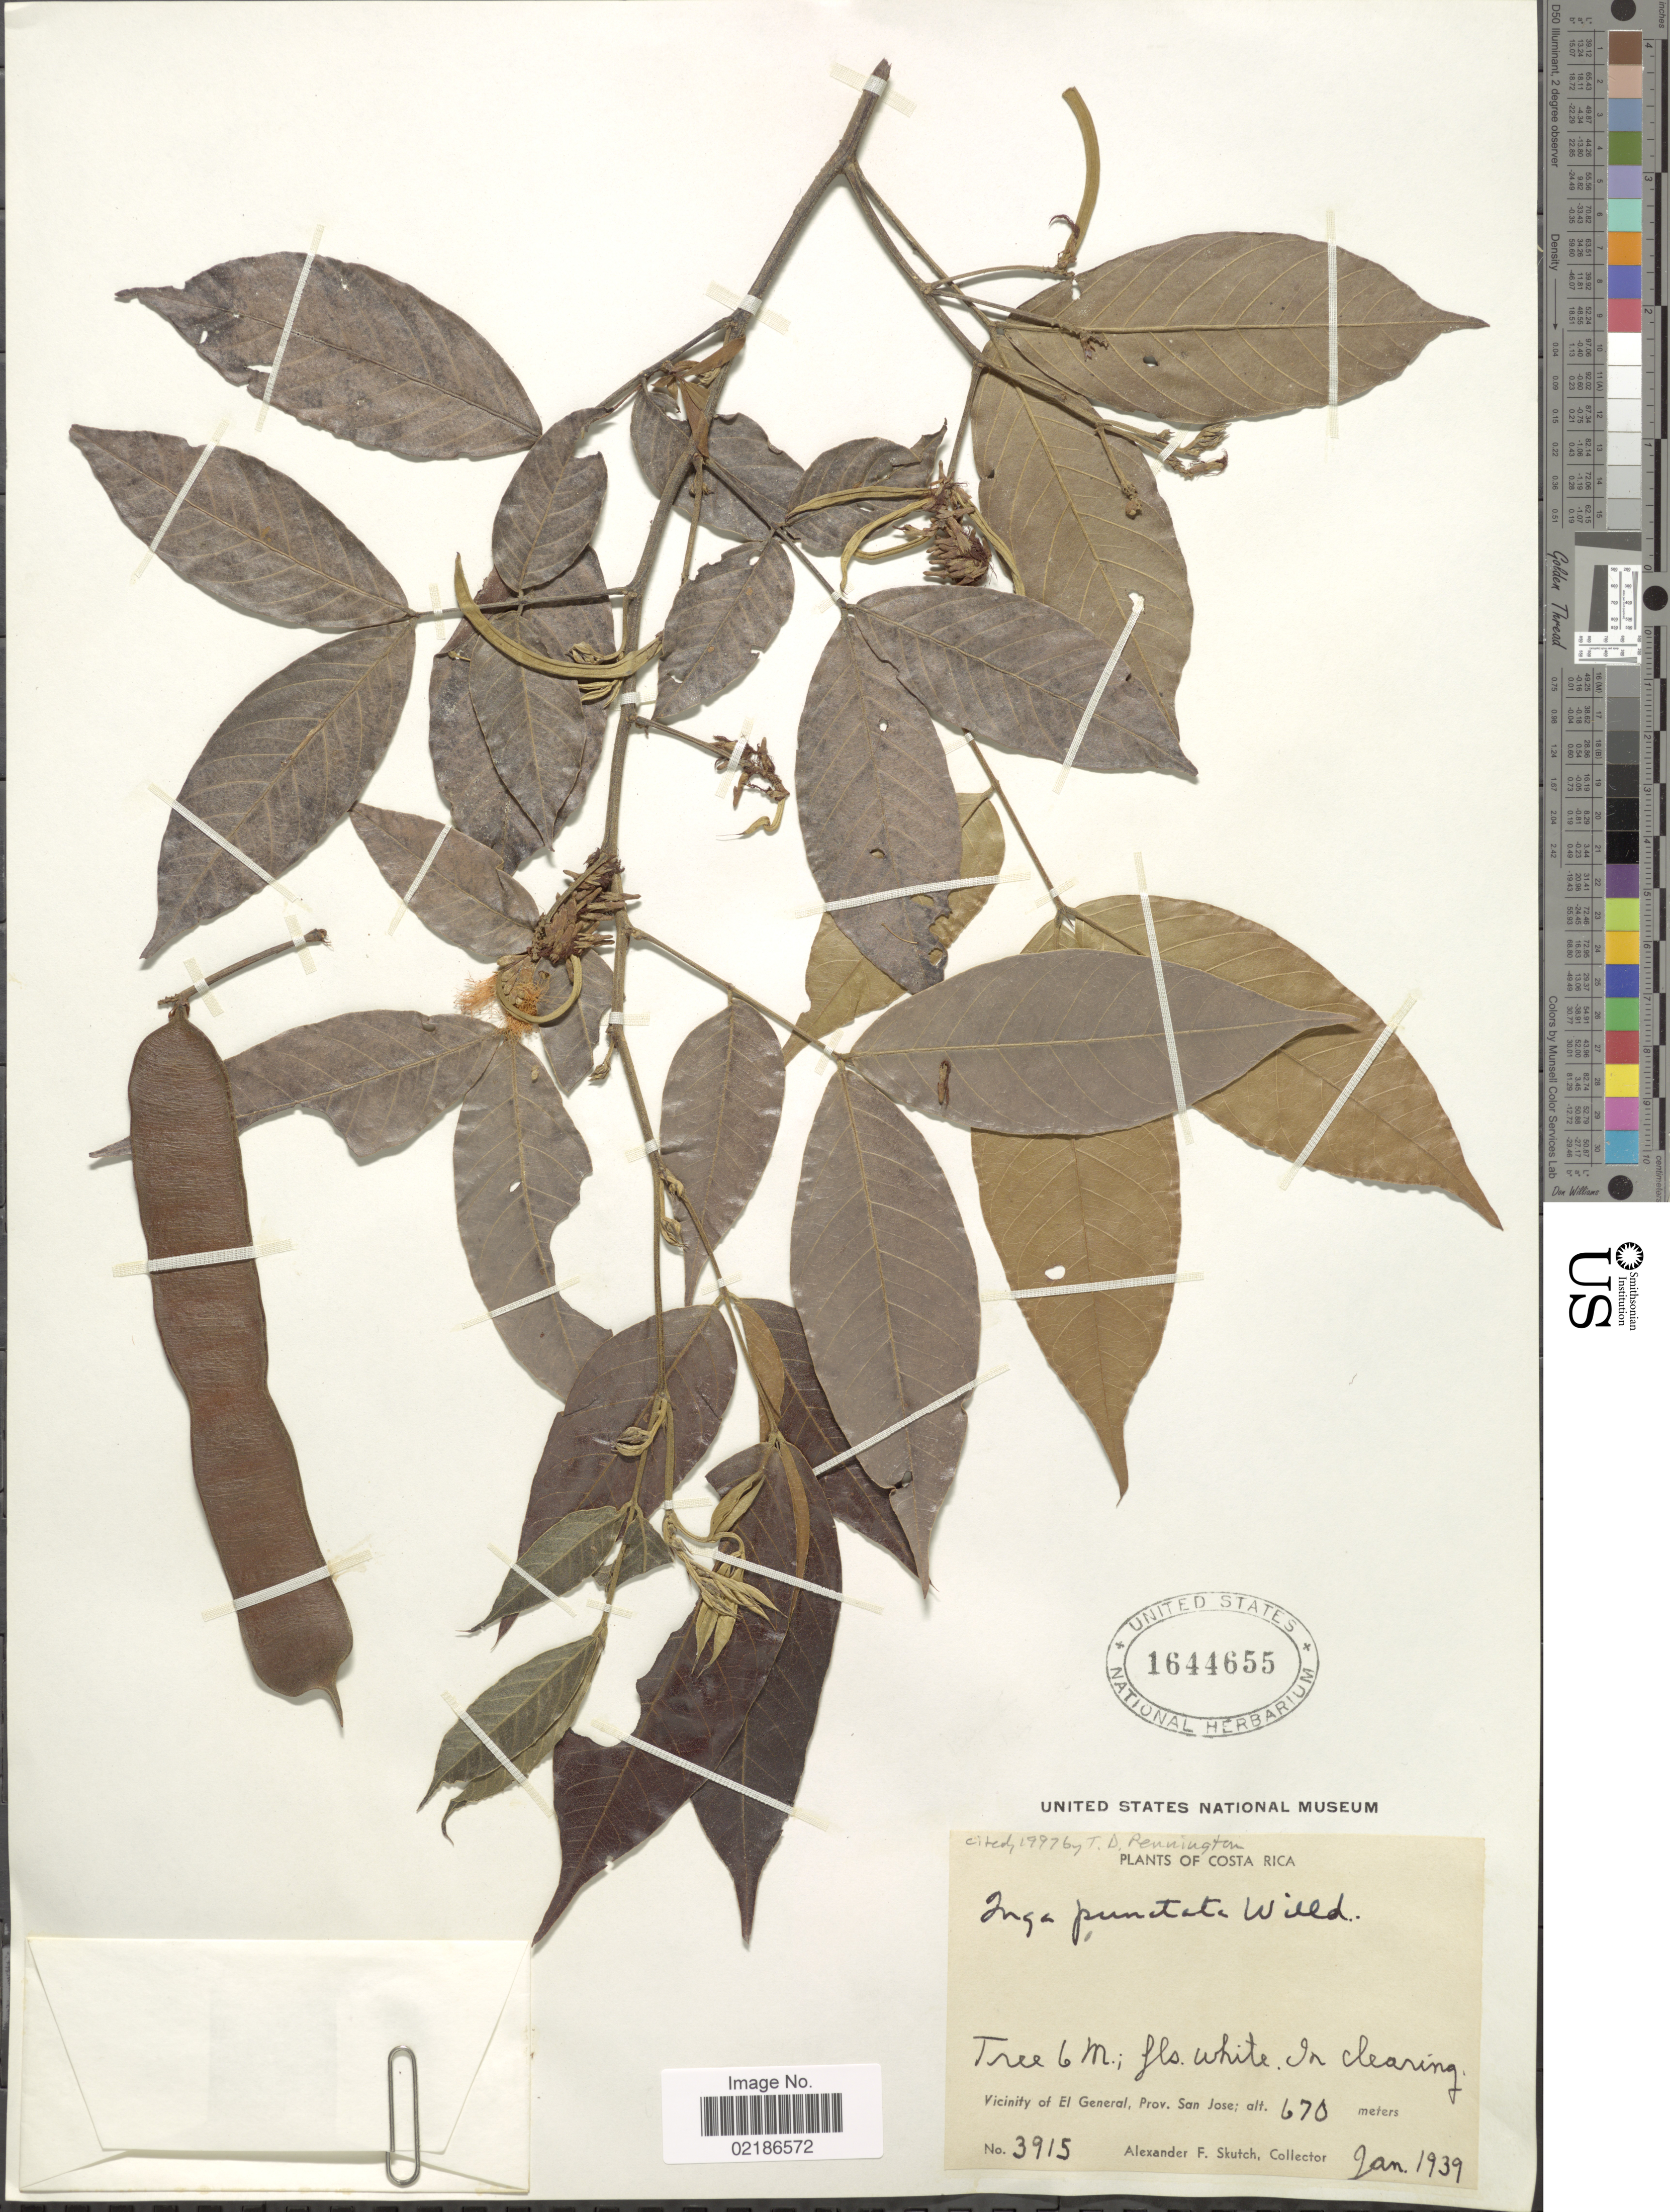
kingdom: Plantae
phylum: Tracheophyta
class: Magnoliopsida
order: Fabales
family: Fabaceae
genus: Inga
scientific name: Inga punctata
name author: Willd.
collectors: A. F. Skutch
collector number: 3915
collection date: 1939-01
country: Costa Rica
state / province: San José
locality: Vicinity of El General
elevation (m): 670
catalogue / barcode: US 1644655